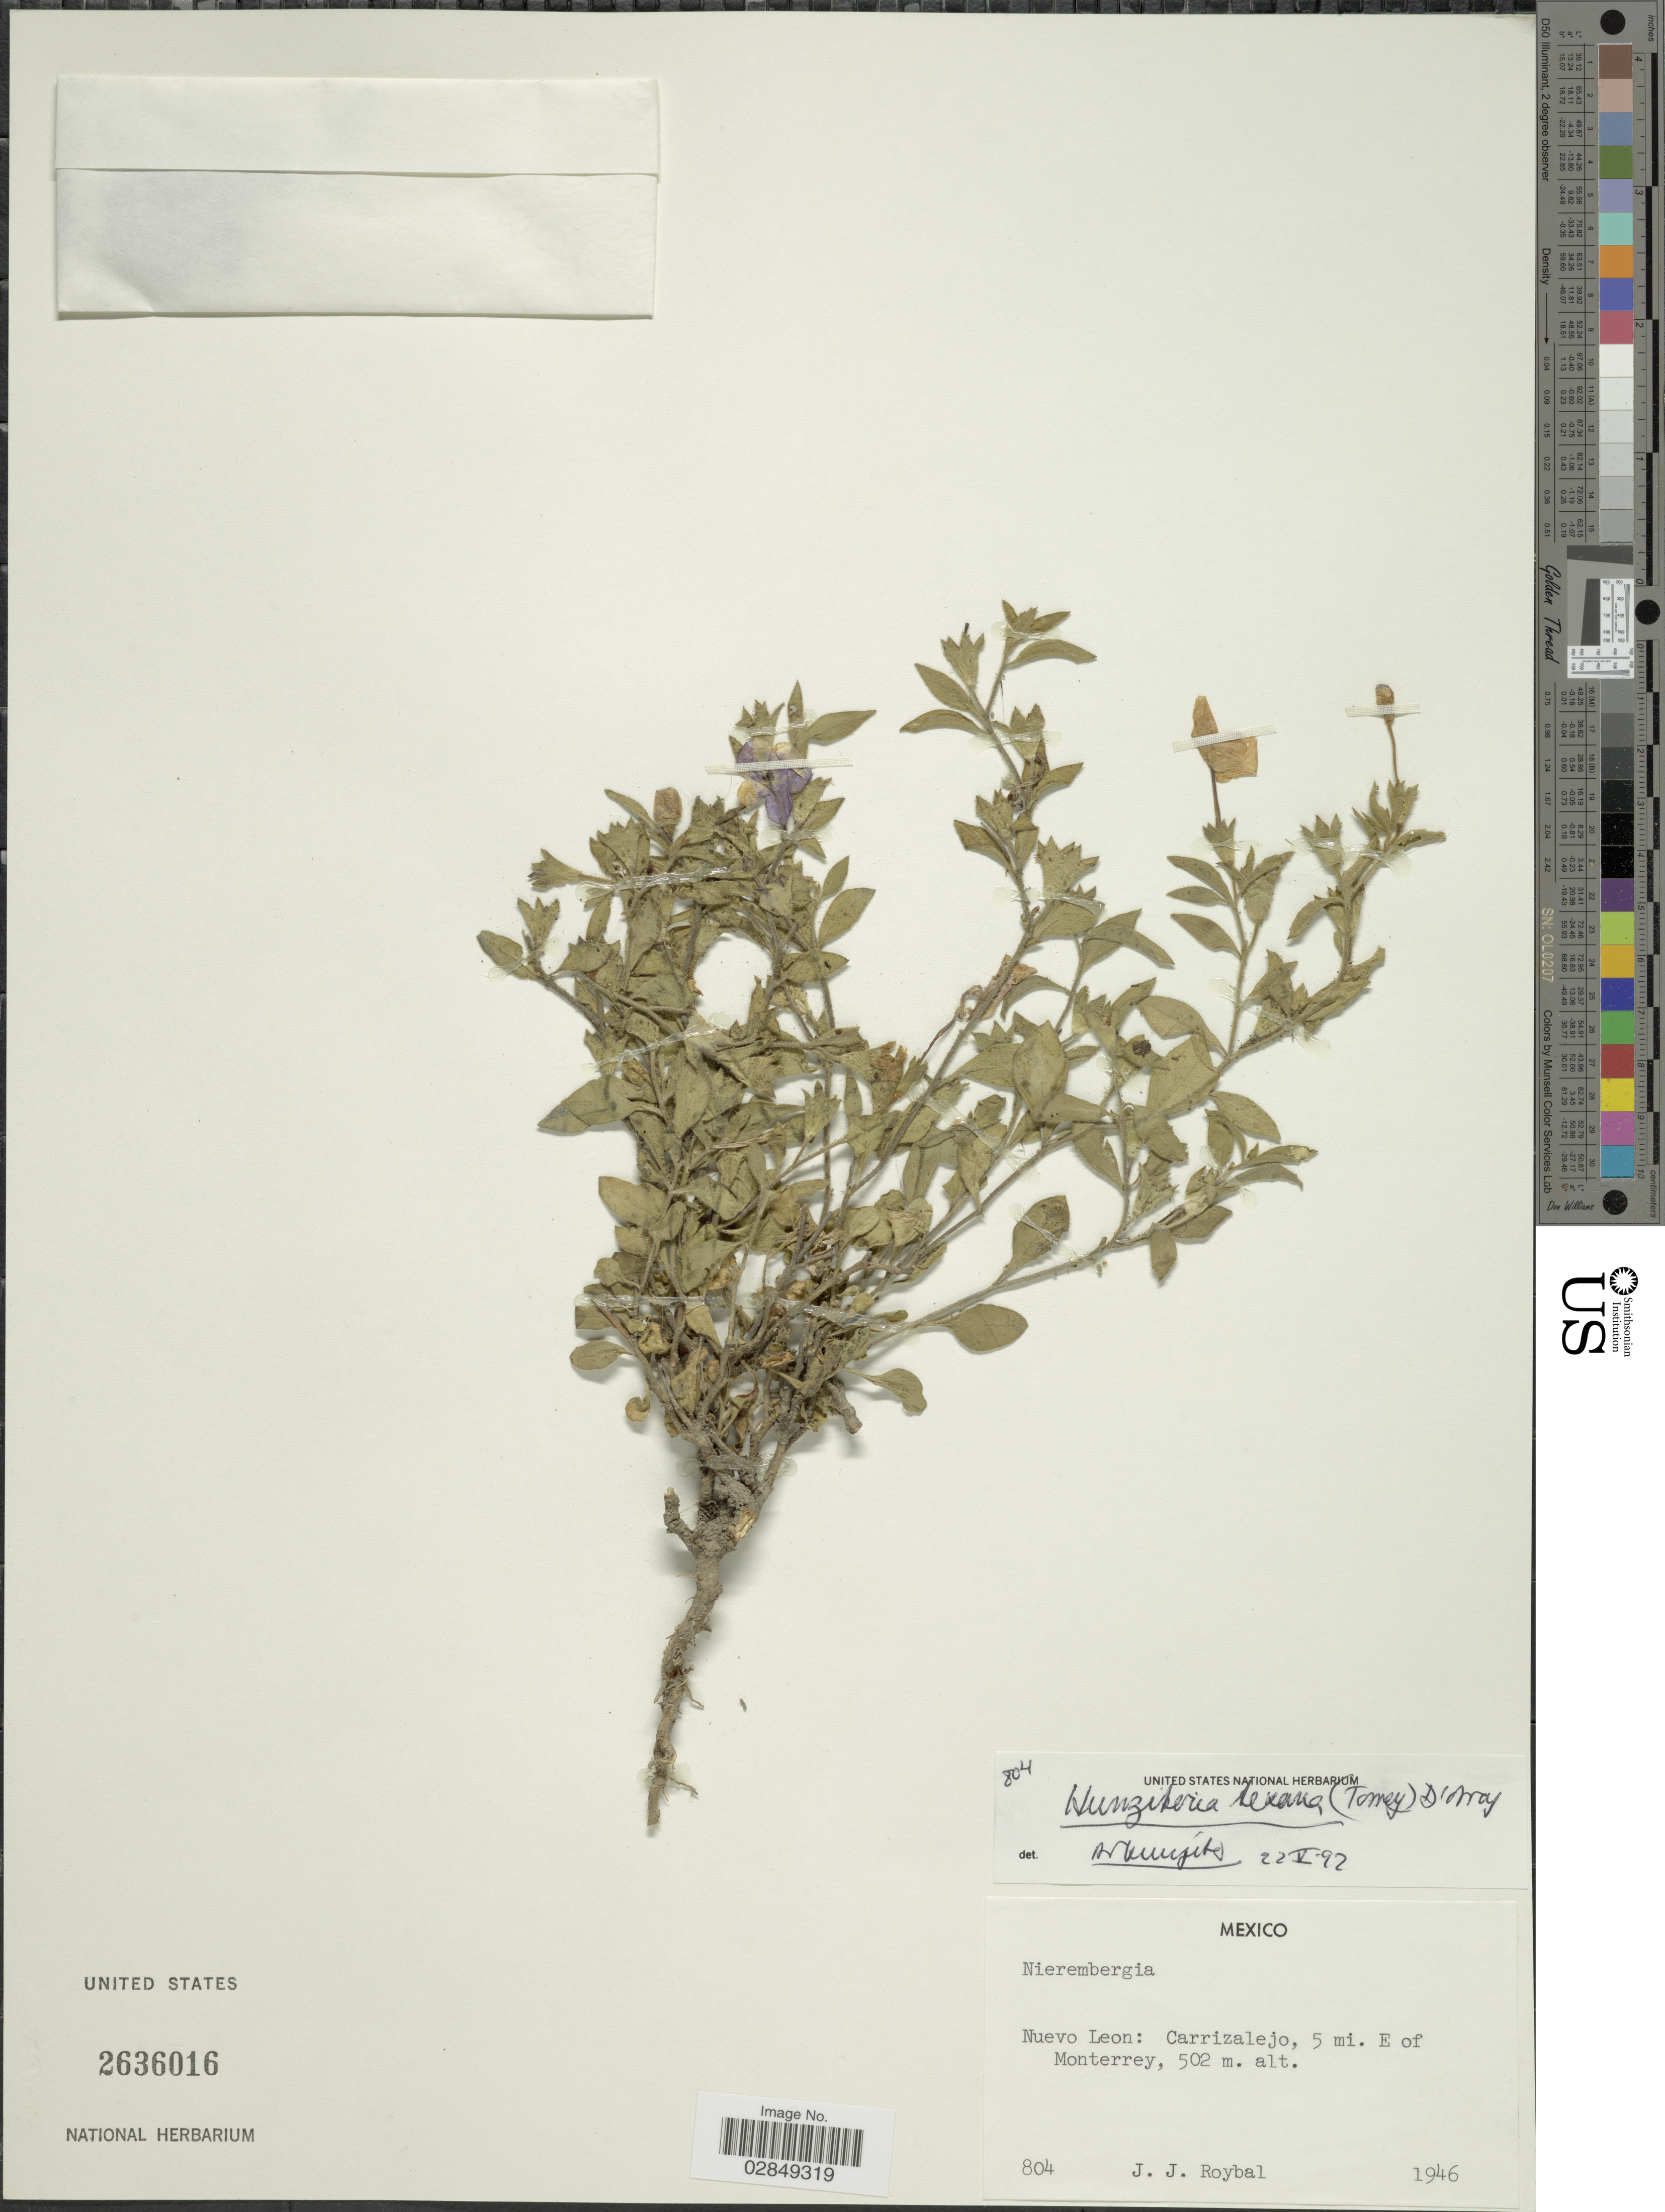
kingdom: Plantae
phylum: Tracheophyta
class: Magnoliopsida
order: Solanales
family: Solanaceae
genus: Hunzikeria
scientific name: Hunzikeria texana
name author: (Torr.) D'Arcy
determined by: Hunziker, A. T.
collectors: J. J. Roybal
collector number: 804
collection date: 1946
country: Mexico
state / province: Nuevo León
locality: Carrizalejo, 5 mi. E of Monterrey.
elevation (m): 502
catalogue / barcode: US 2636016